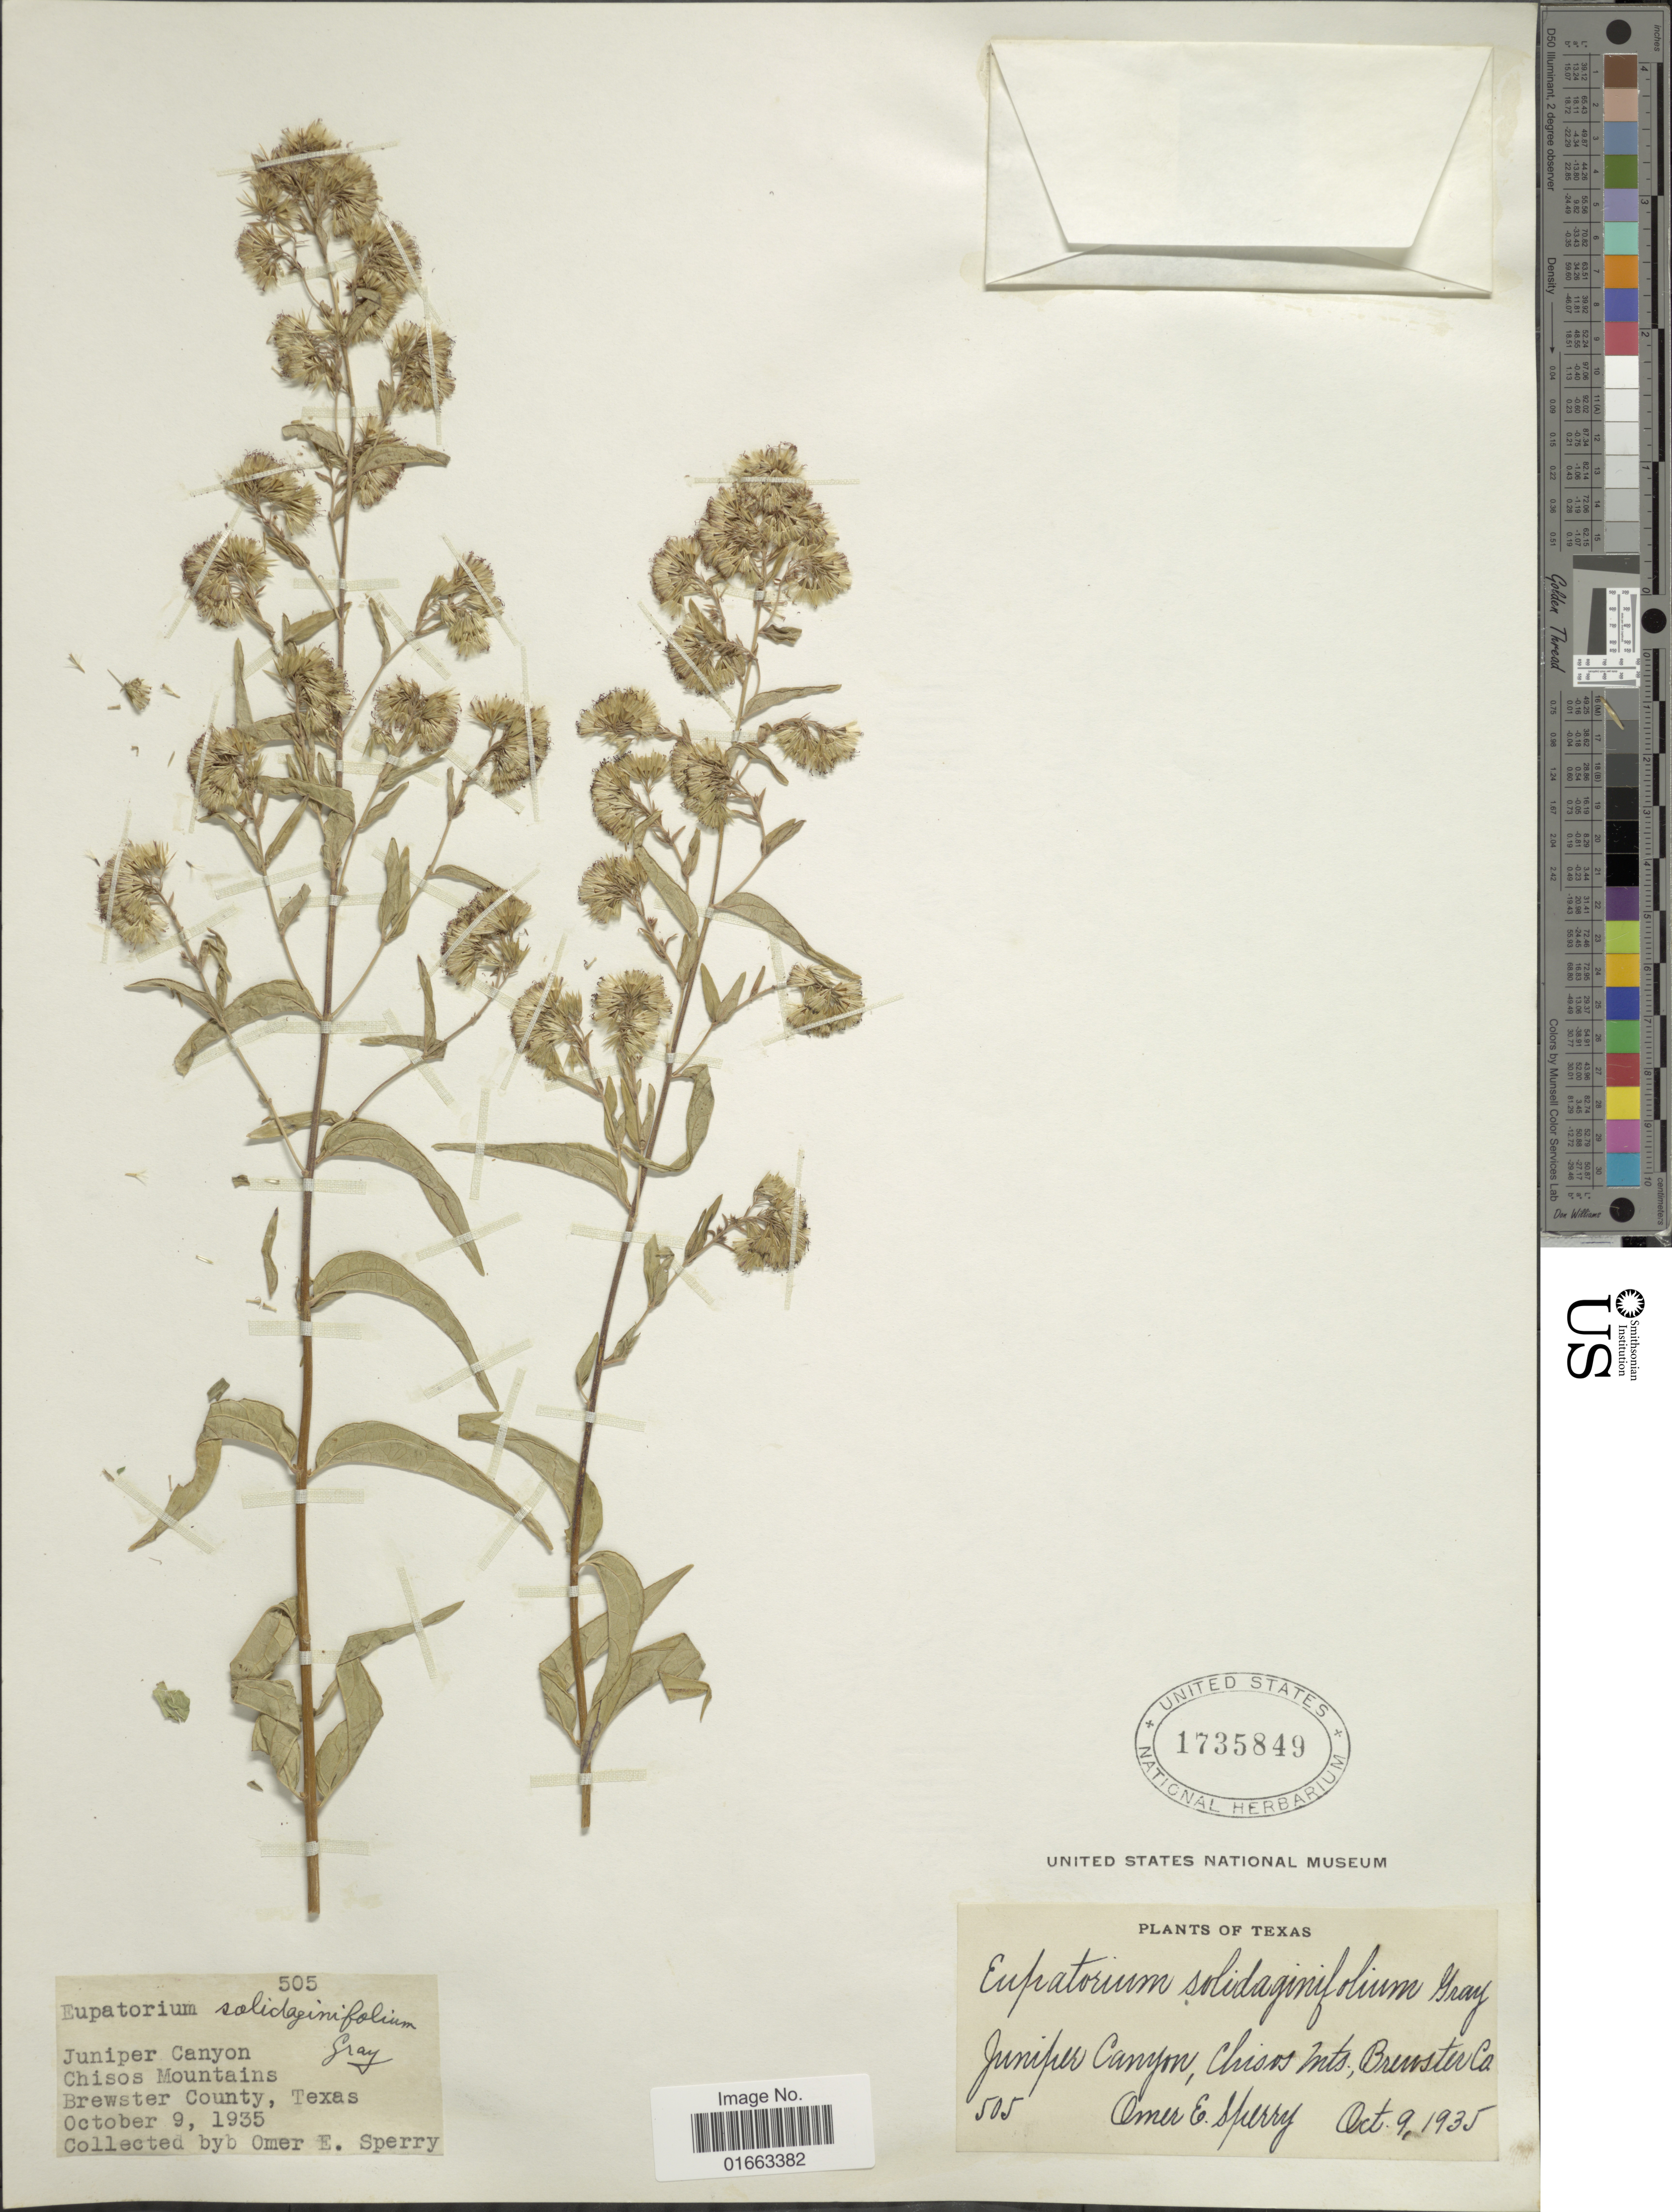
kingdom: Plantae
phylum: Tracheophyta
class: Magnoliopsida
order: Asterales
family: Asteraceae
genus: Koanophyllon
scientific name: Koanophyllon solidaginifolium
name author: (A. Gray) R.M. King & H. Rob.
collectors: O. E. Sperry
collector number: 505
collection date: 1935-10-09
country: United States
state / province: Texas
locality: Juniper Canyon, Chisos Mountains, Brewster County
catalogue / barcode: US 1735849